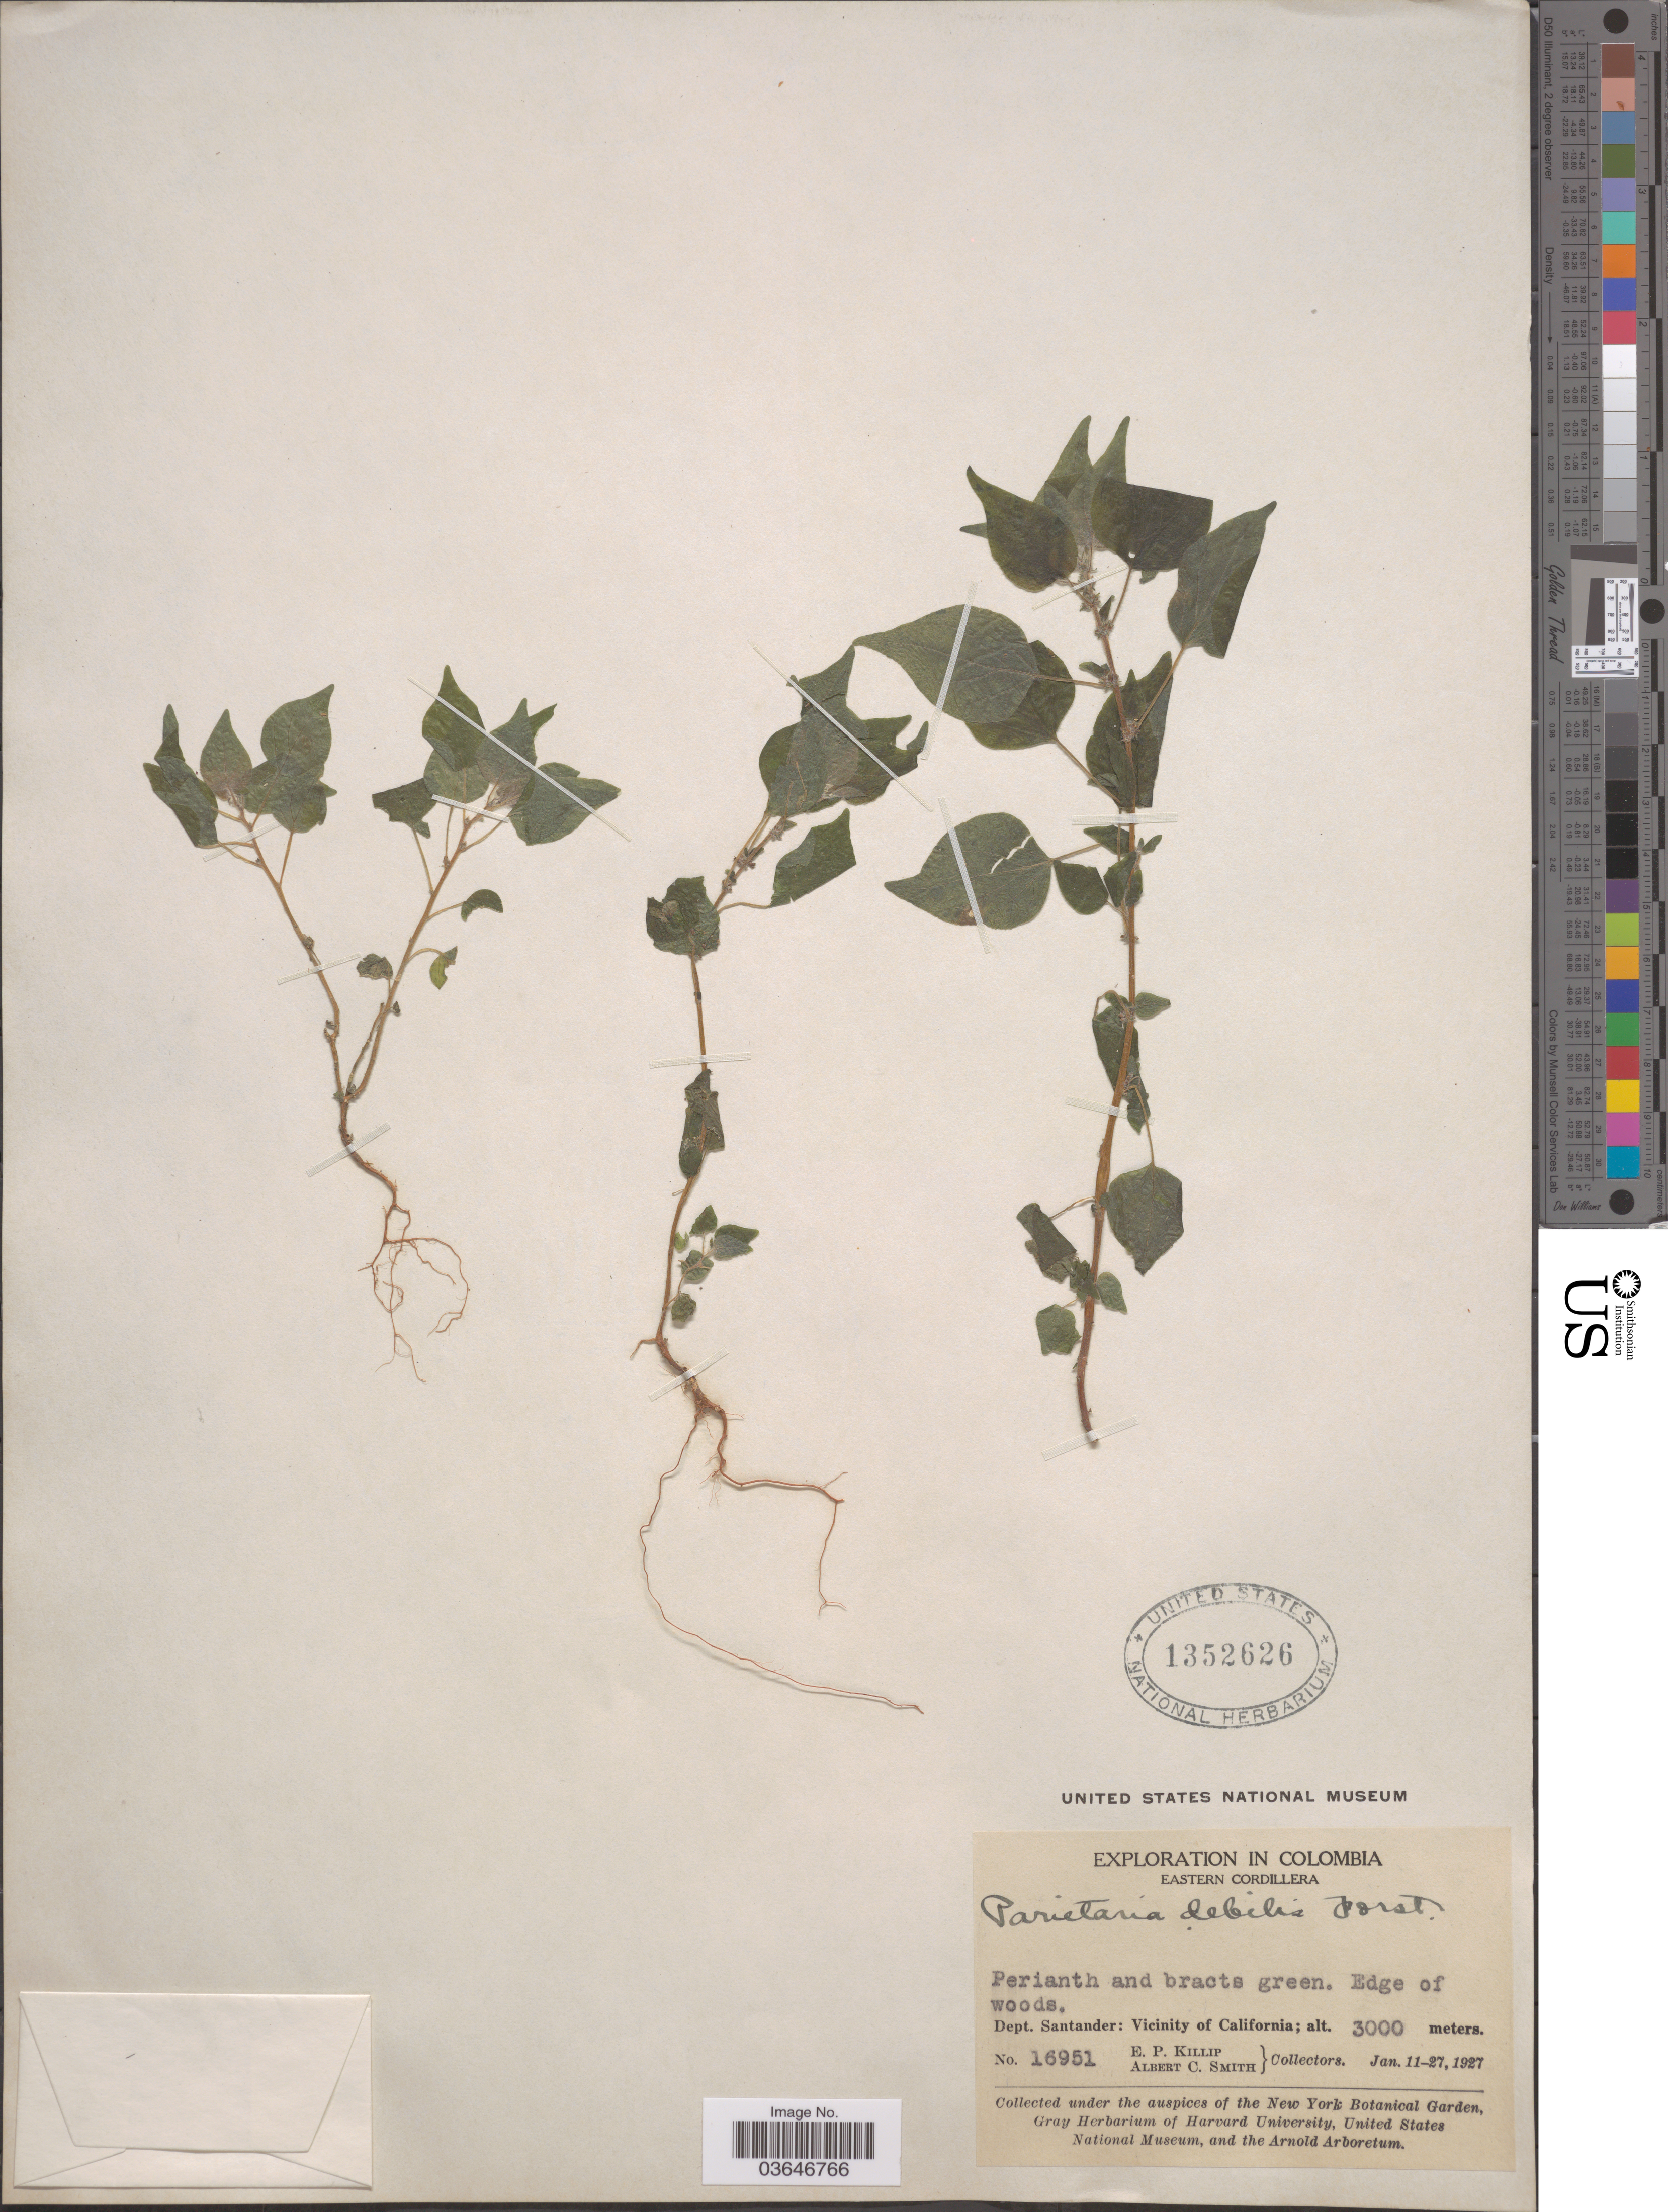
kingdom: Plantae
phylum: Tracheophyta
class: Magnoliopsida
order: Rosales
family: Urticaceae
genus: Parietaria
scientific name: Parietaria debilis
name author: G. Forst.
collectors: E. P. Killip & A. C. Smith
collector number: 16951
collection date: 1927-01-11/1927-01-27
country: Colombia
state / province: Santander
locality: Eastern Cordillera. Dept. Santander: Vicinity of California.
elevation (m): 3000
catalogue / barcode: US 1352626